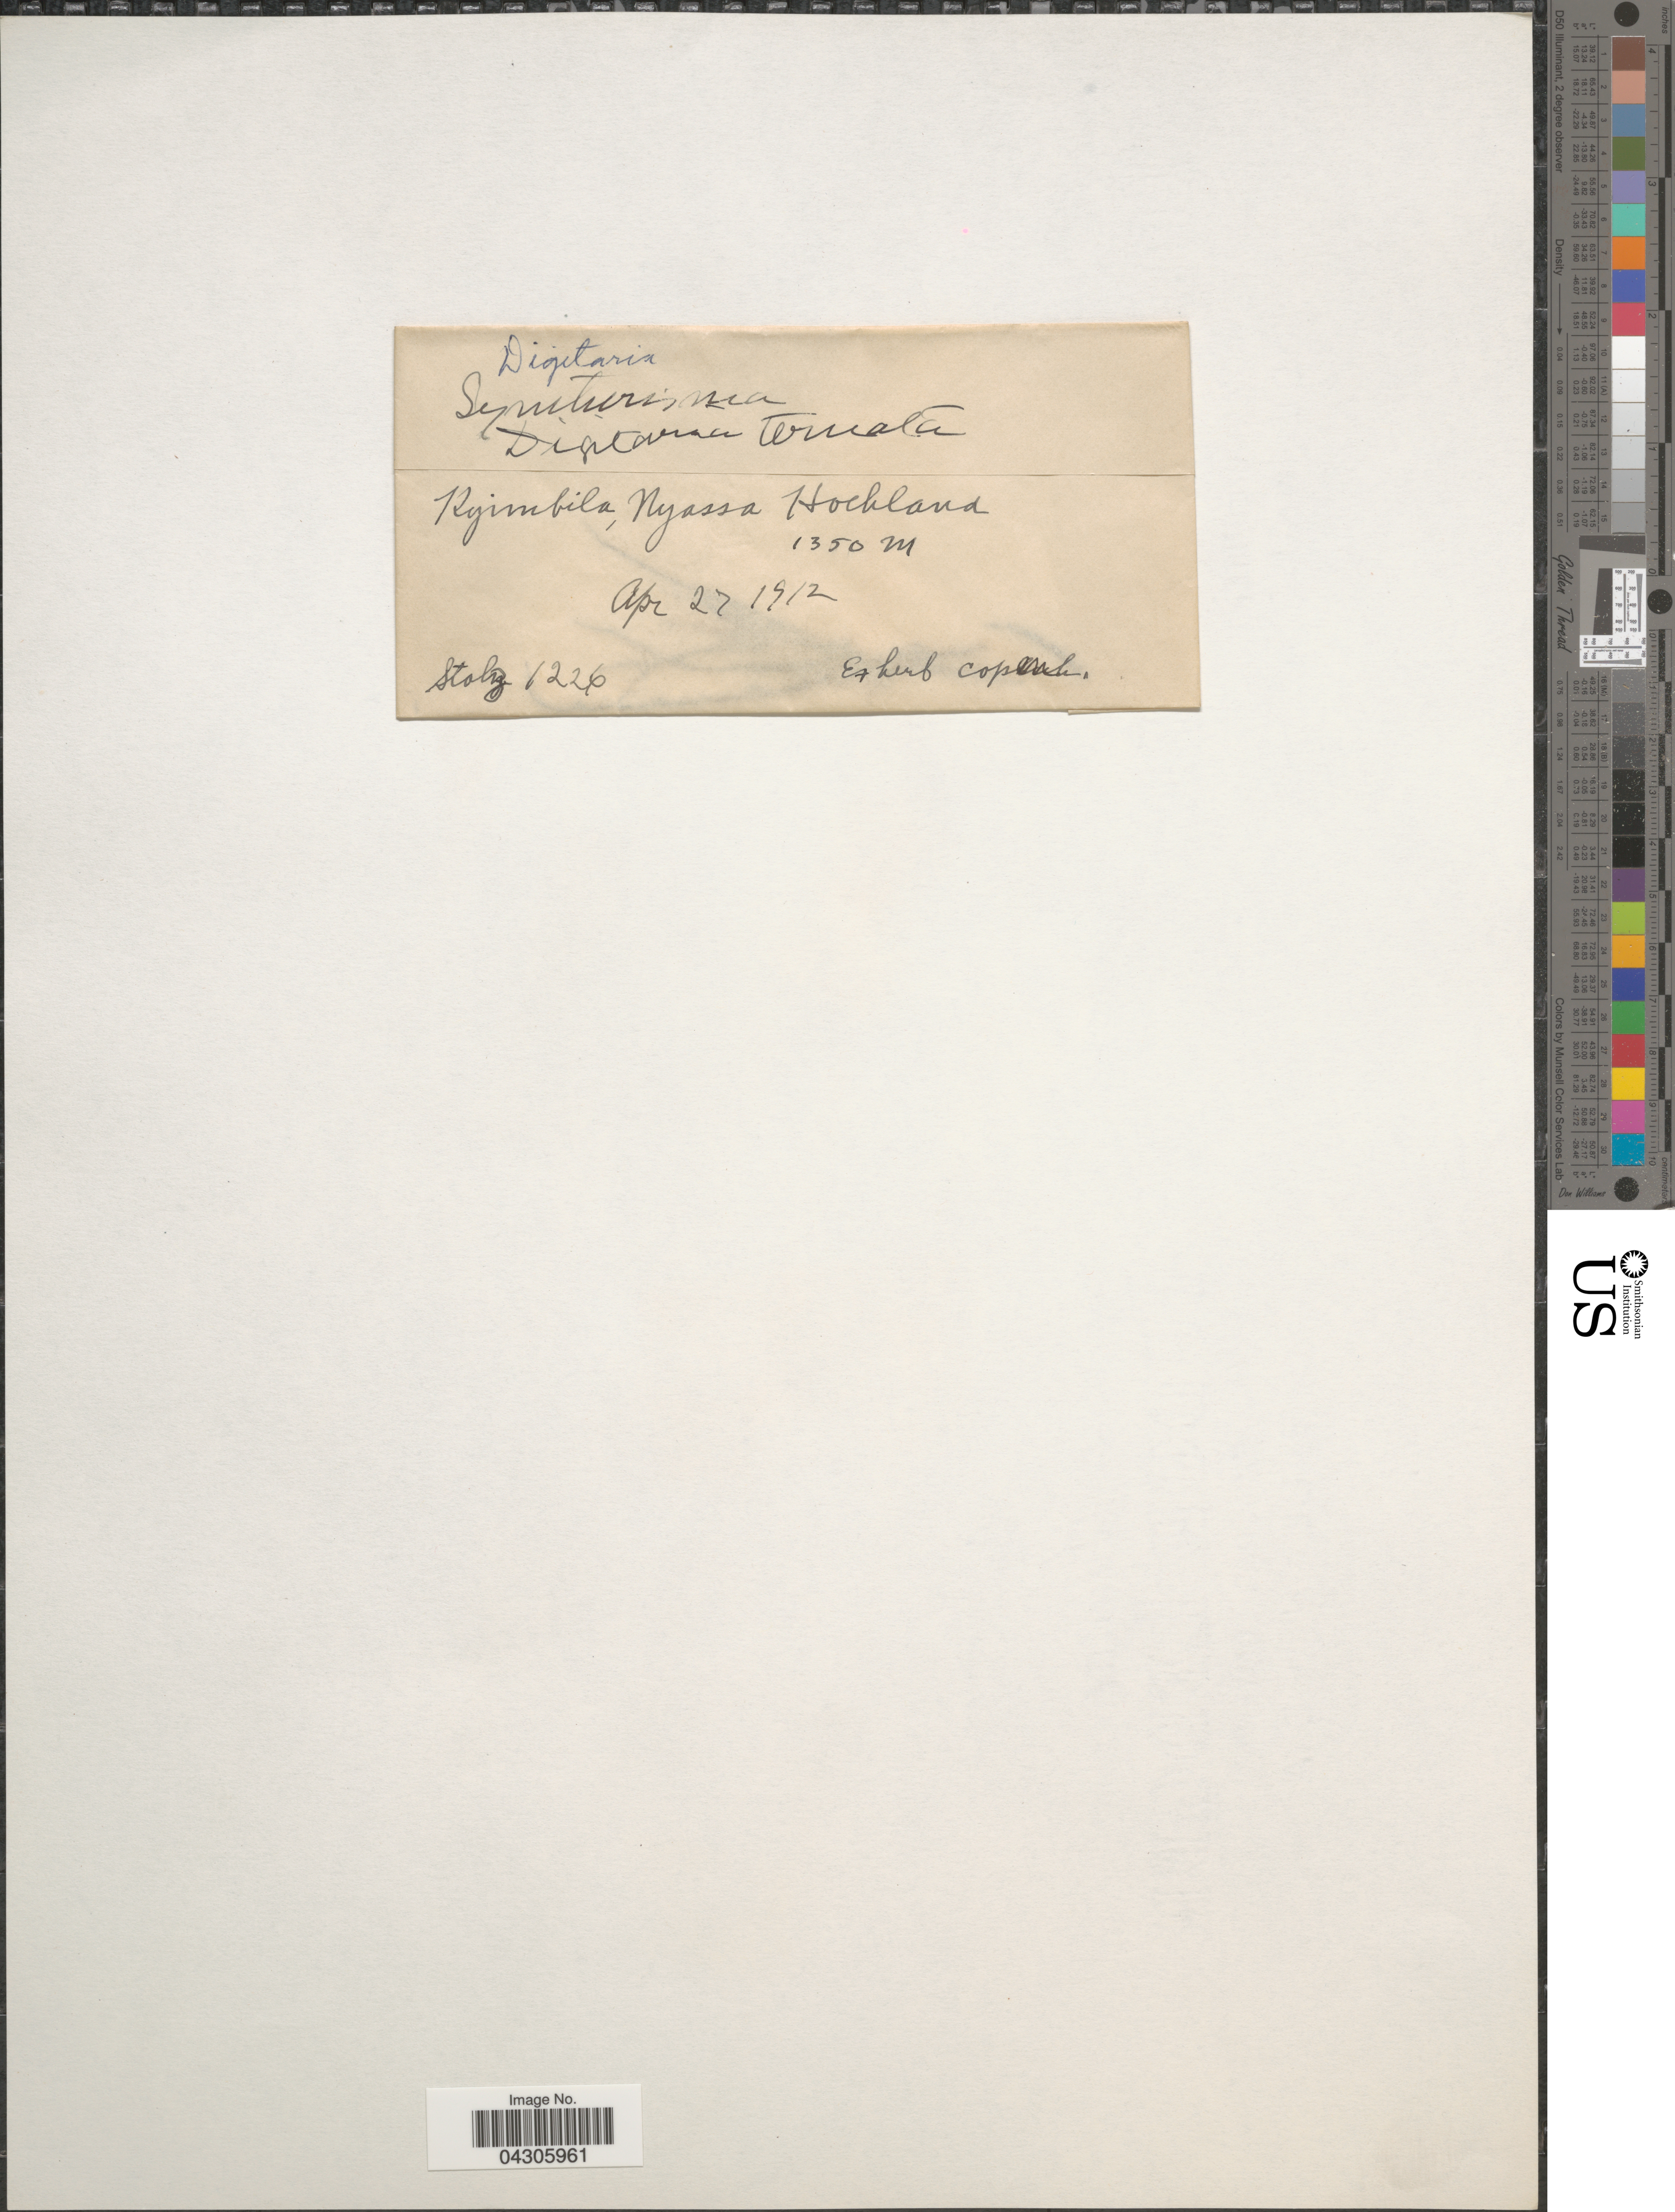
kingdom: Plantae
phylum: Tracheophyta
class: Liliopsida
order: Poales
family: Poaceae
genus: Digitaria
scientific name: Digitaria ternata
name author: (Hochr. ex A. Rich.) Stapf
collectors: Stolz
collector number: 1226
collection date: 1912-04-27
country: Tanzania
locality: Kyimbila, Nyassa Hochland.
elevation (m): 1350